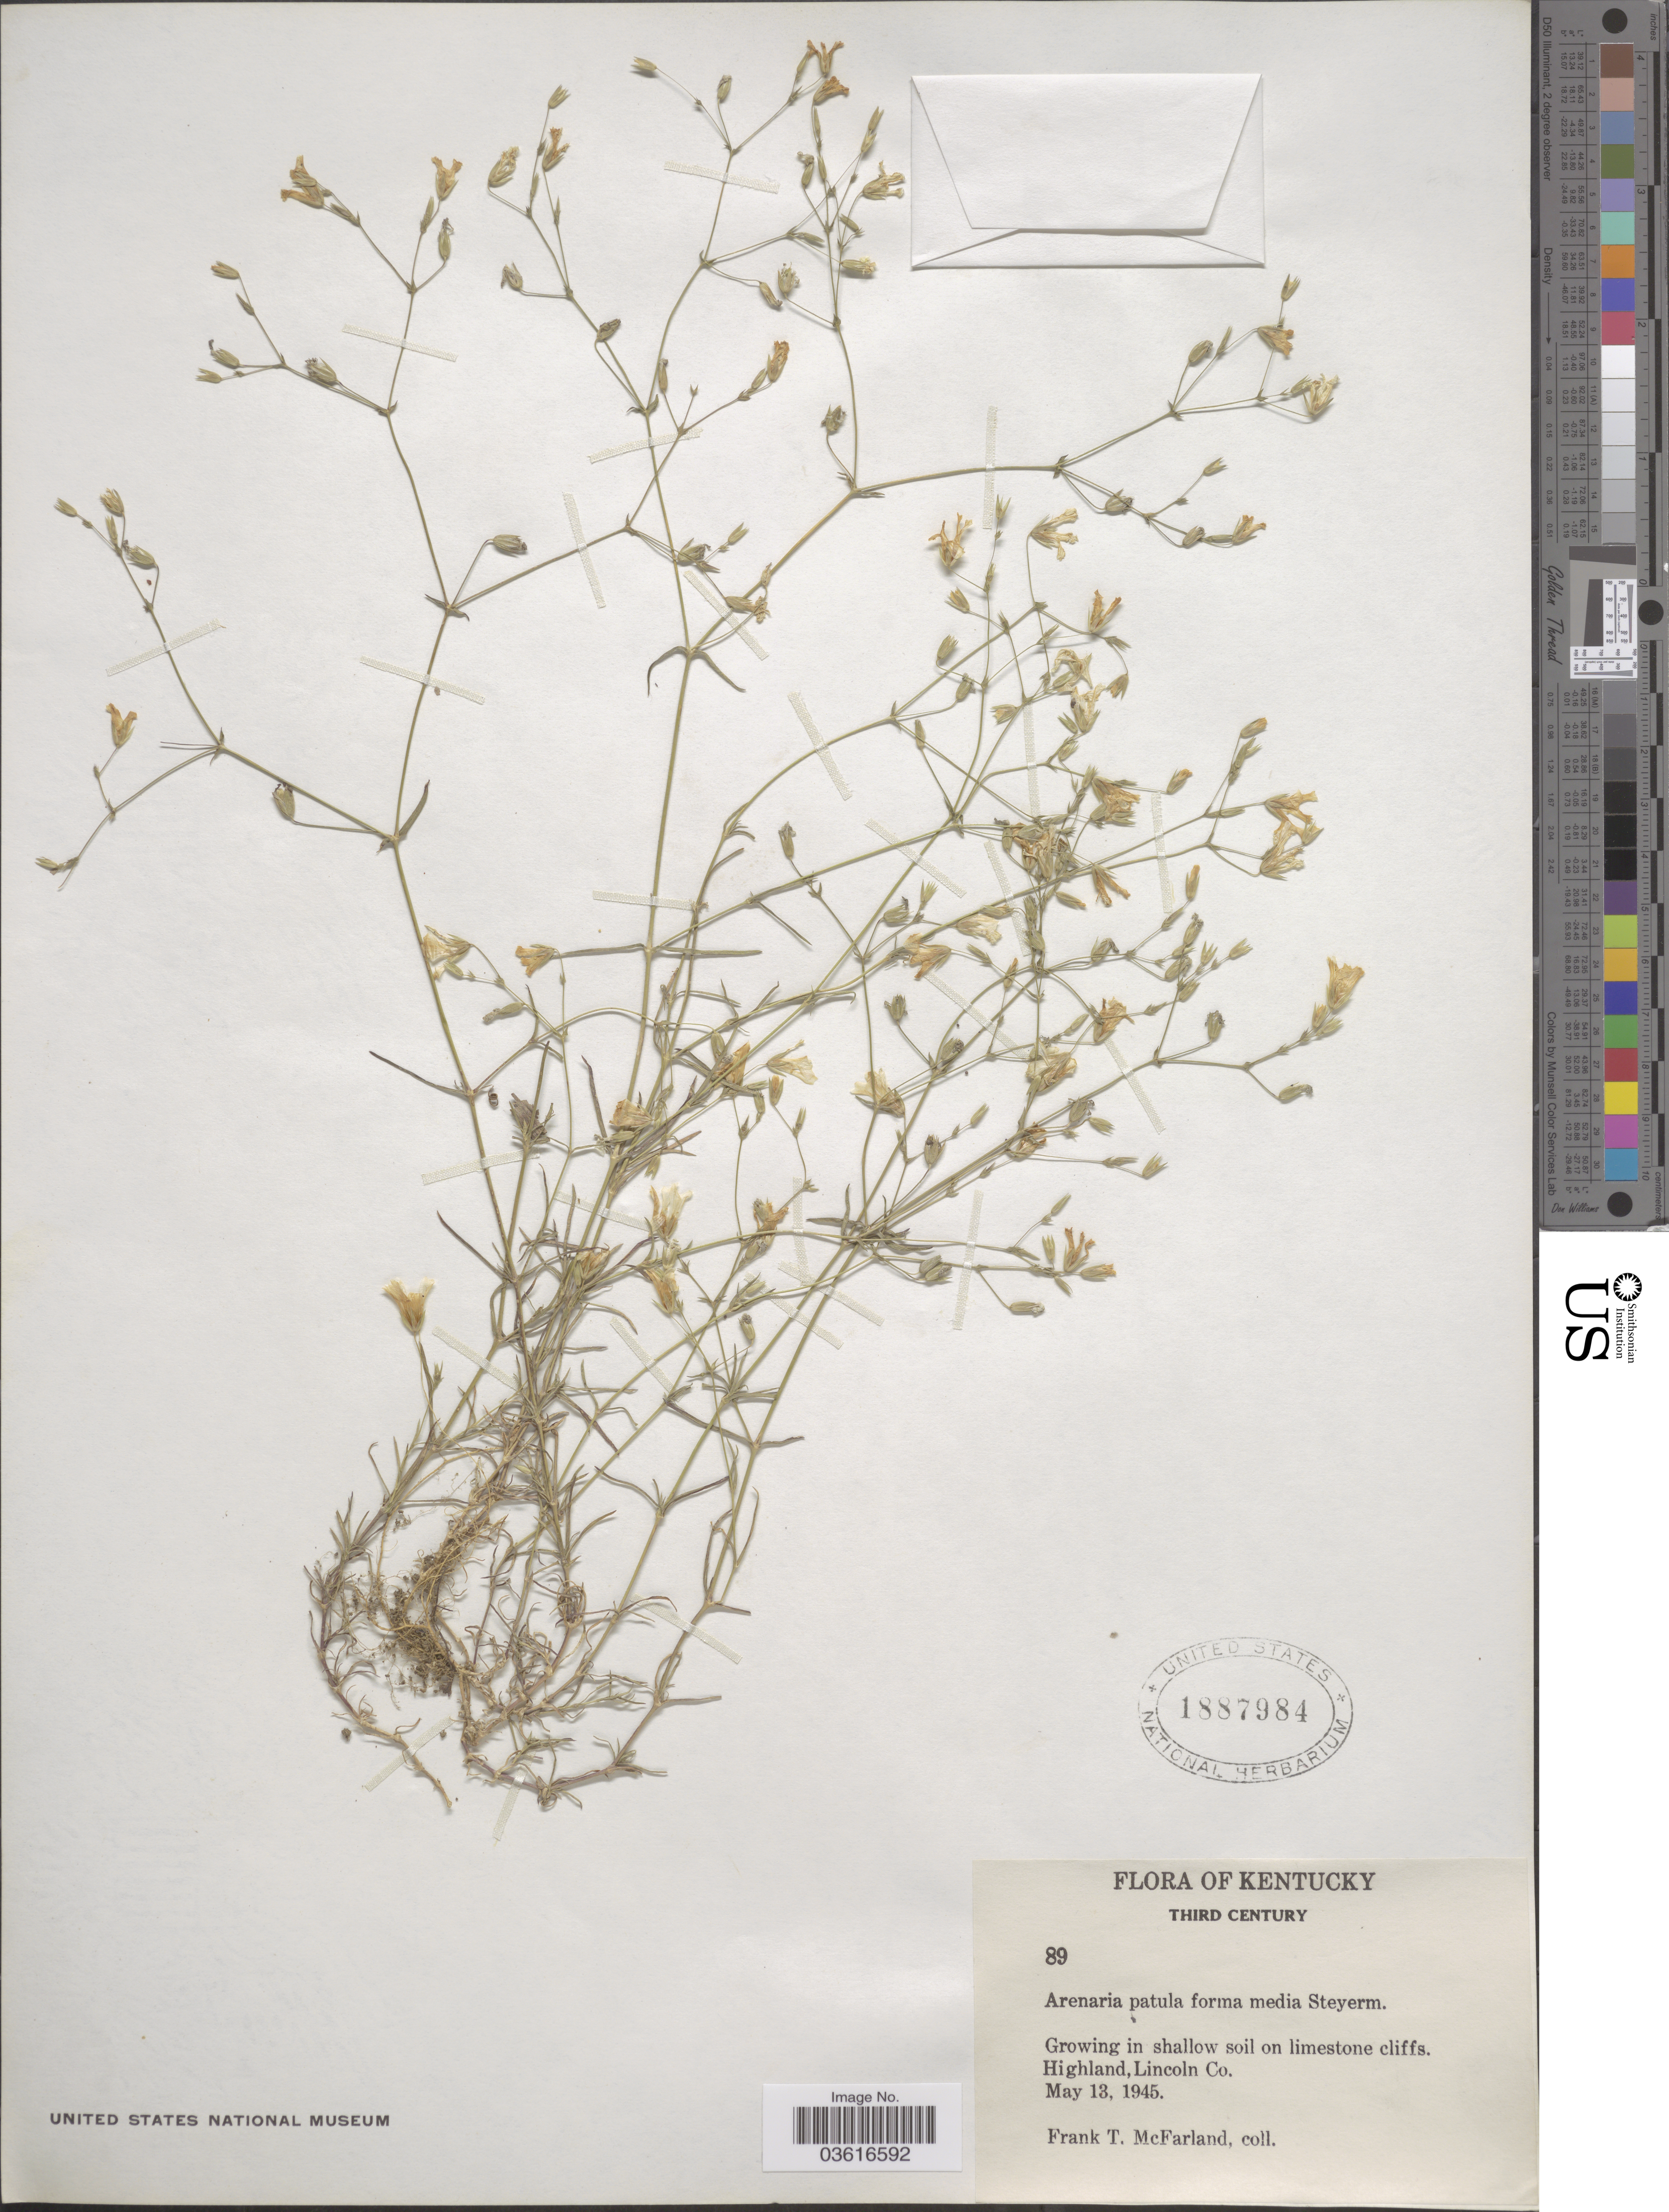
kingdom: Plantae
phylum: Tracheophyta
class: Magnoliopsida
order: Caryophyllales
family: Caryophyllaceae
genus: Minuartia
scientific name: Minuartia patula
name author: (Michx.) Mattf.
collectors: F. McFarland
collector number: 89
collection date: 1945-05-13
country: United States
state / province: Kentucky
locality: Third Century. Highland, Lincoln Co.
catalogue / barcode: US 1887984